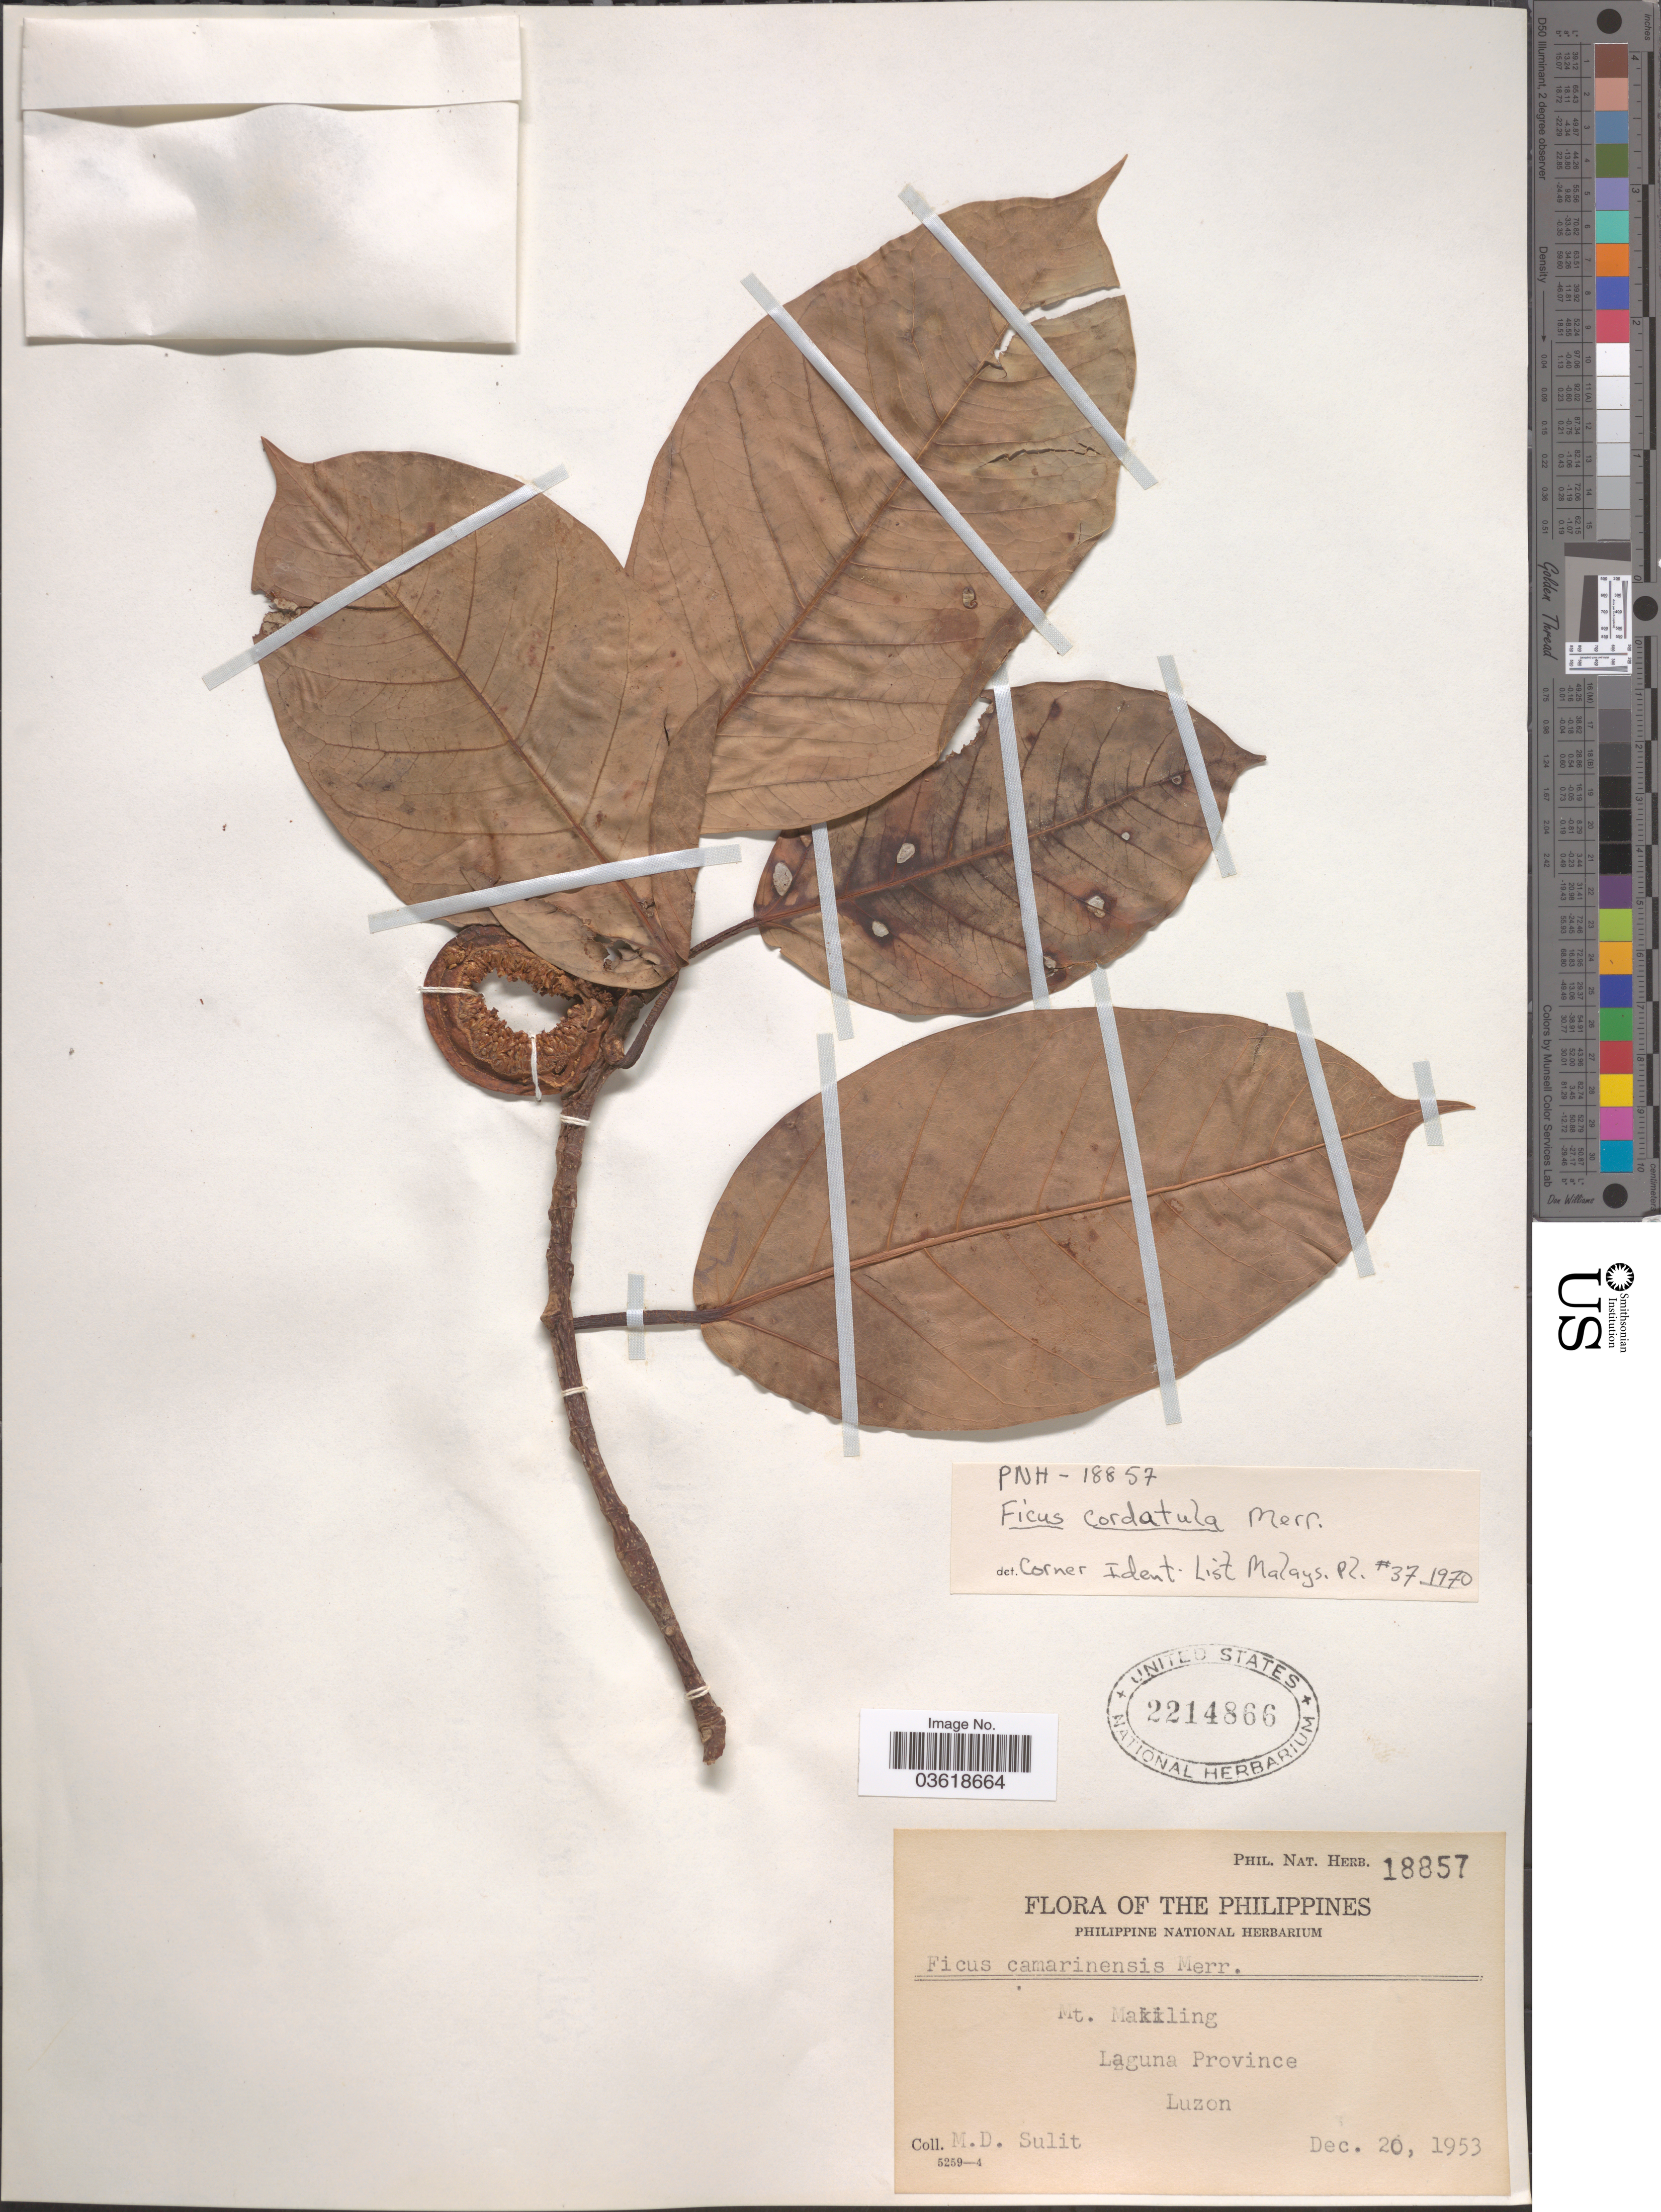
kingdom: Plantae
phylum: Tracheophyta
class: Magnoliopsida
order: Rosales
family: Moraceae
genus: Ficus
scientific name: Ficus cordatula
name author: Merr.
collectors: M. Sulit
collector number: Phil. Nat. Herb. 18857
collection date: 1953-12-20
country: Philippines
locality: Mt. Makiling. Laguna Province. Luzon.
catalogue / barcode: US 2214866